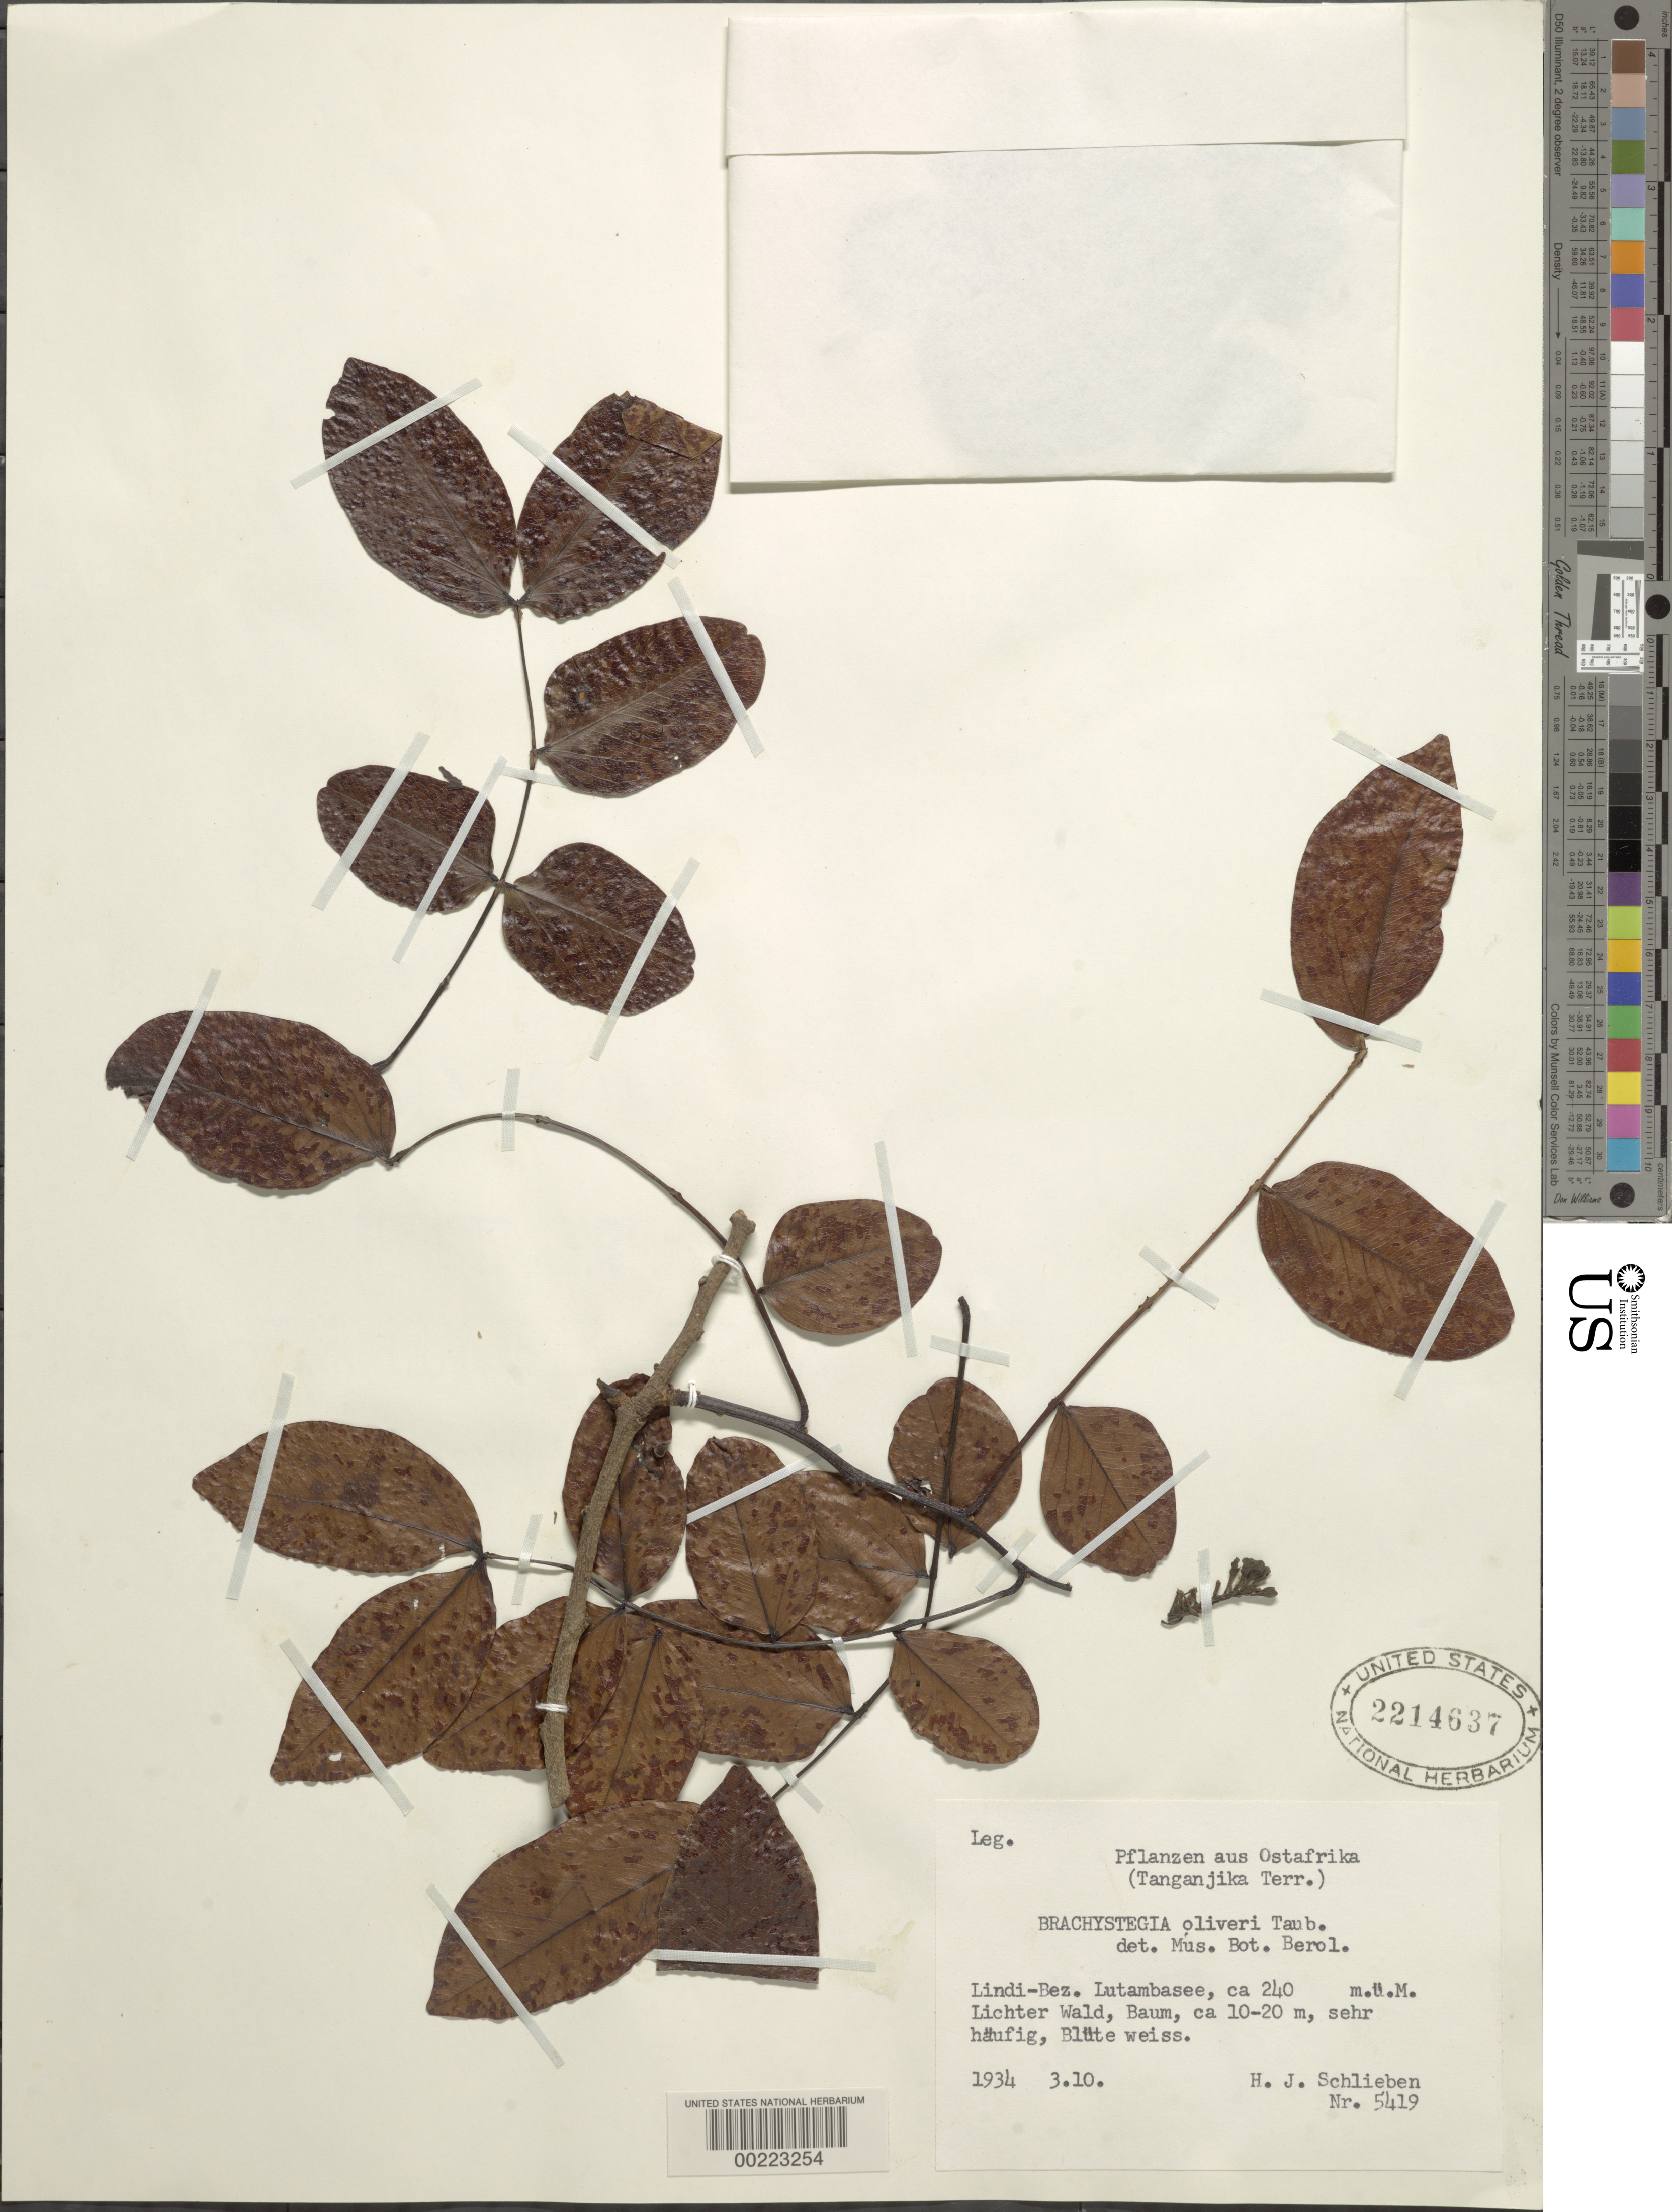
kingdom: Plantae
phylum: Tracheophyta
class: Magnoliopsida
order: Fabales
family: Fabaceae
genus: Brachystegia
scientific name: Brachystegia oliveri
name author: Taub.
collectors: H. J. Schlieben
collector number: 5419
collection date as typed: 10 Mar 1934 or 03 Oct 1934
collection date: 1934-03-10 or 1934-10-03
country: Tanzania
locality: Lindi-bez. lutambasee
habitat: Bright forest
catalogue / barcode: US 2214637